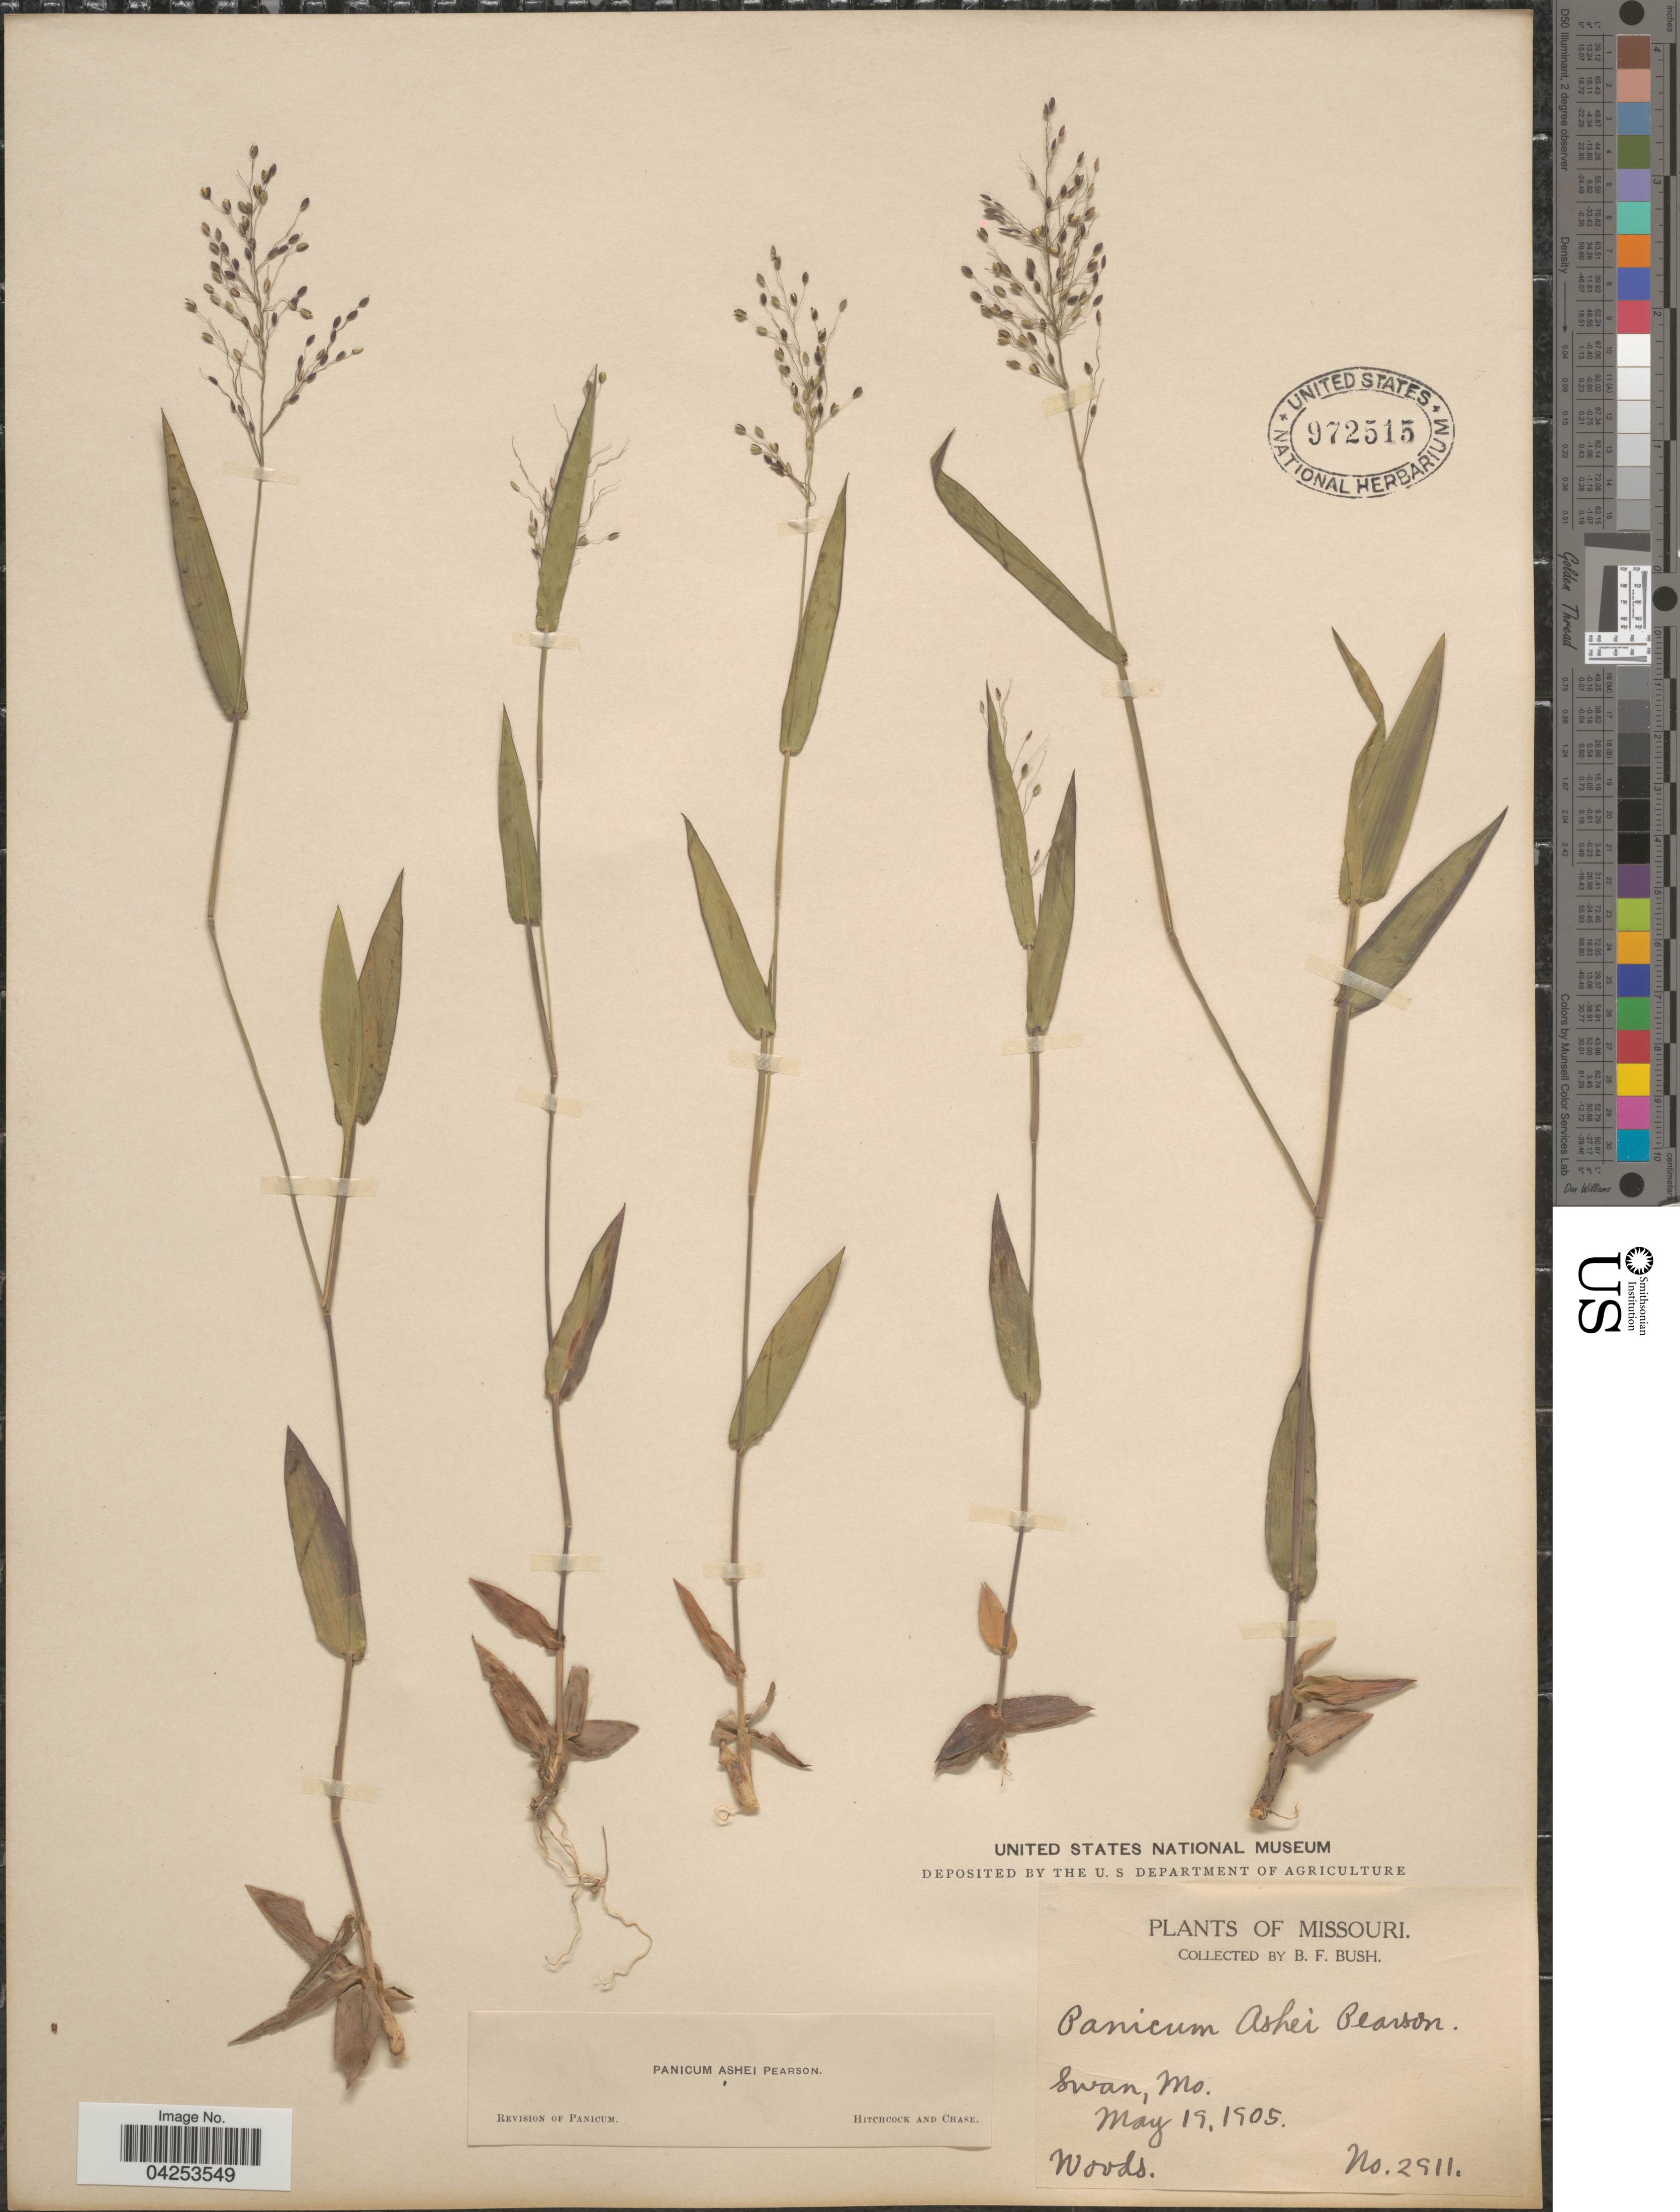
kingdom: Plantae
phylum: Tracheophyta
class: Liliopsida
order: Poales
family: Poaceae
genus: Dichanthelium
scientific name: Dichanthelium commutatum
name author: (Schult.) Gould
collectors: B. F. Bush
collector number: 2911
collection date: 1905-05-19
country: United States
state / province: Missouri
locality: Swan.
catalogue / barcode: US 972515